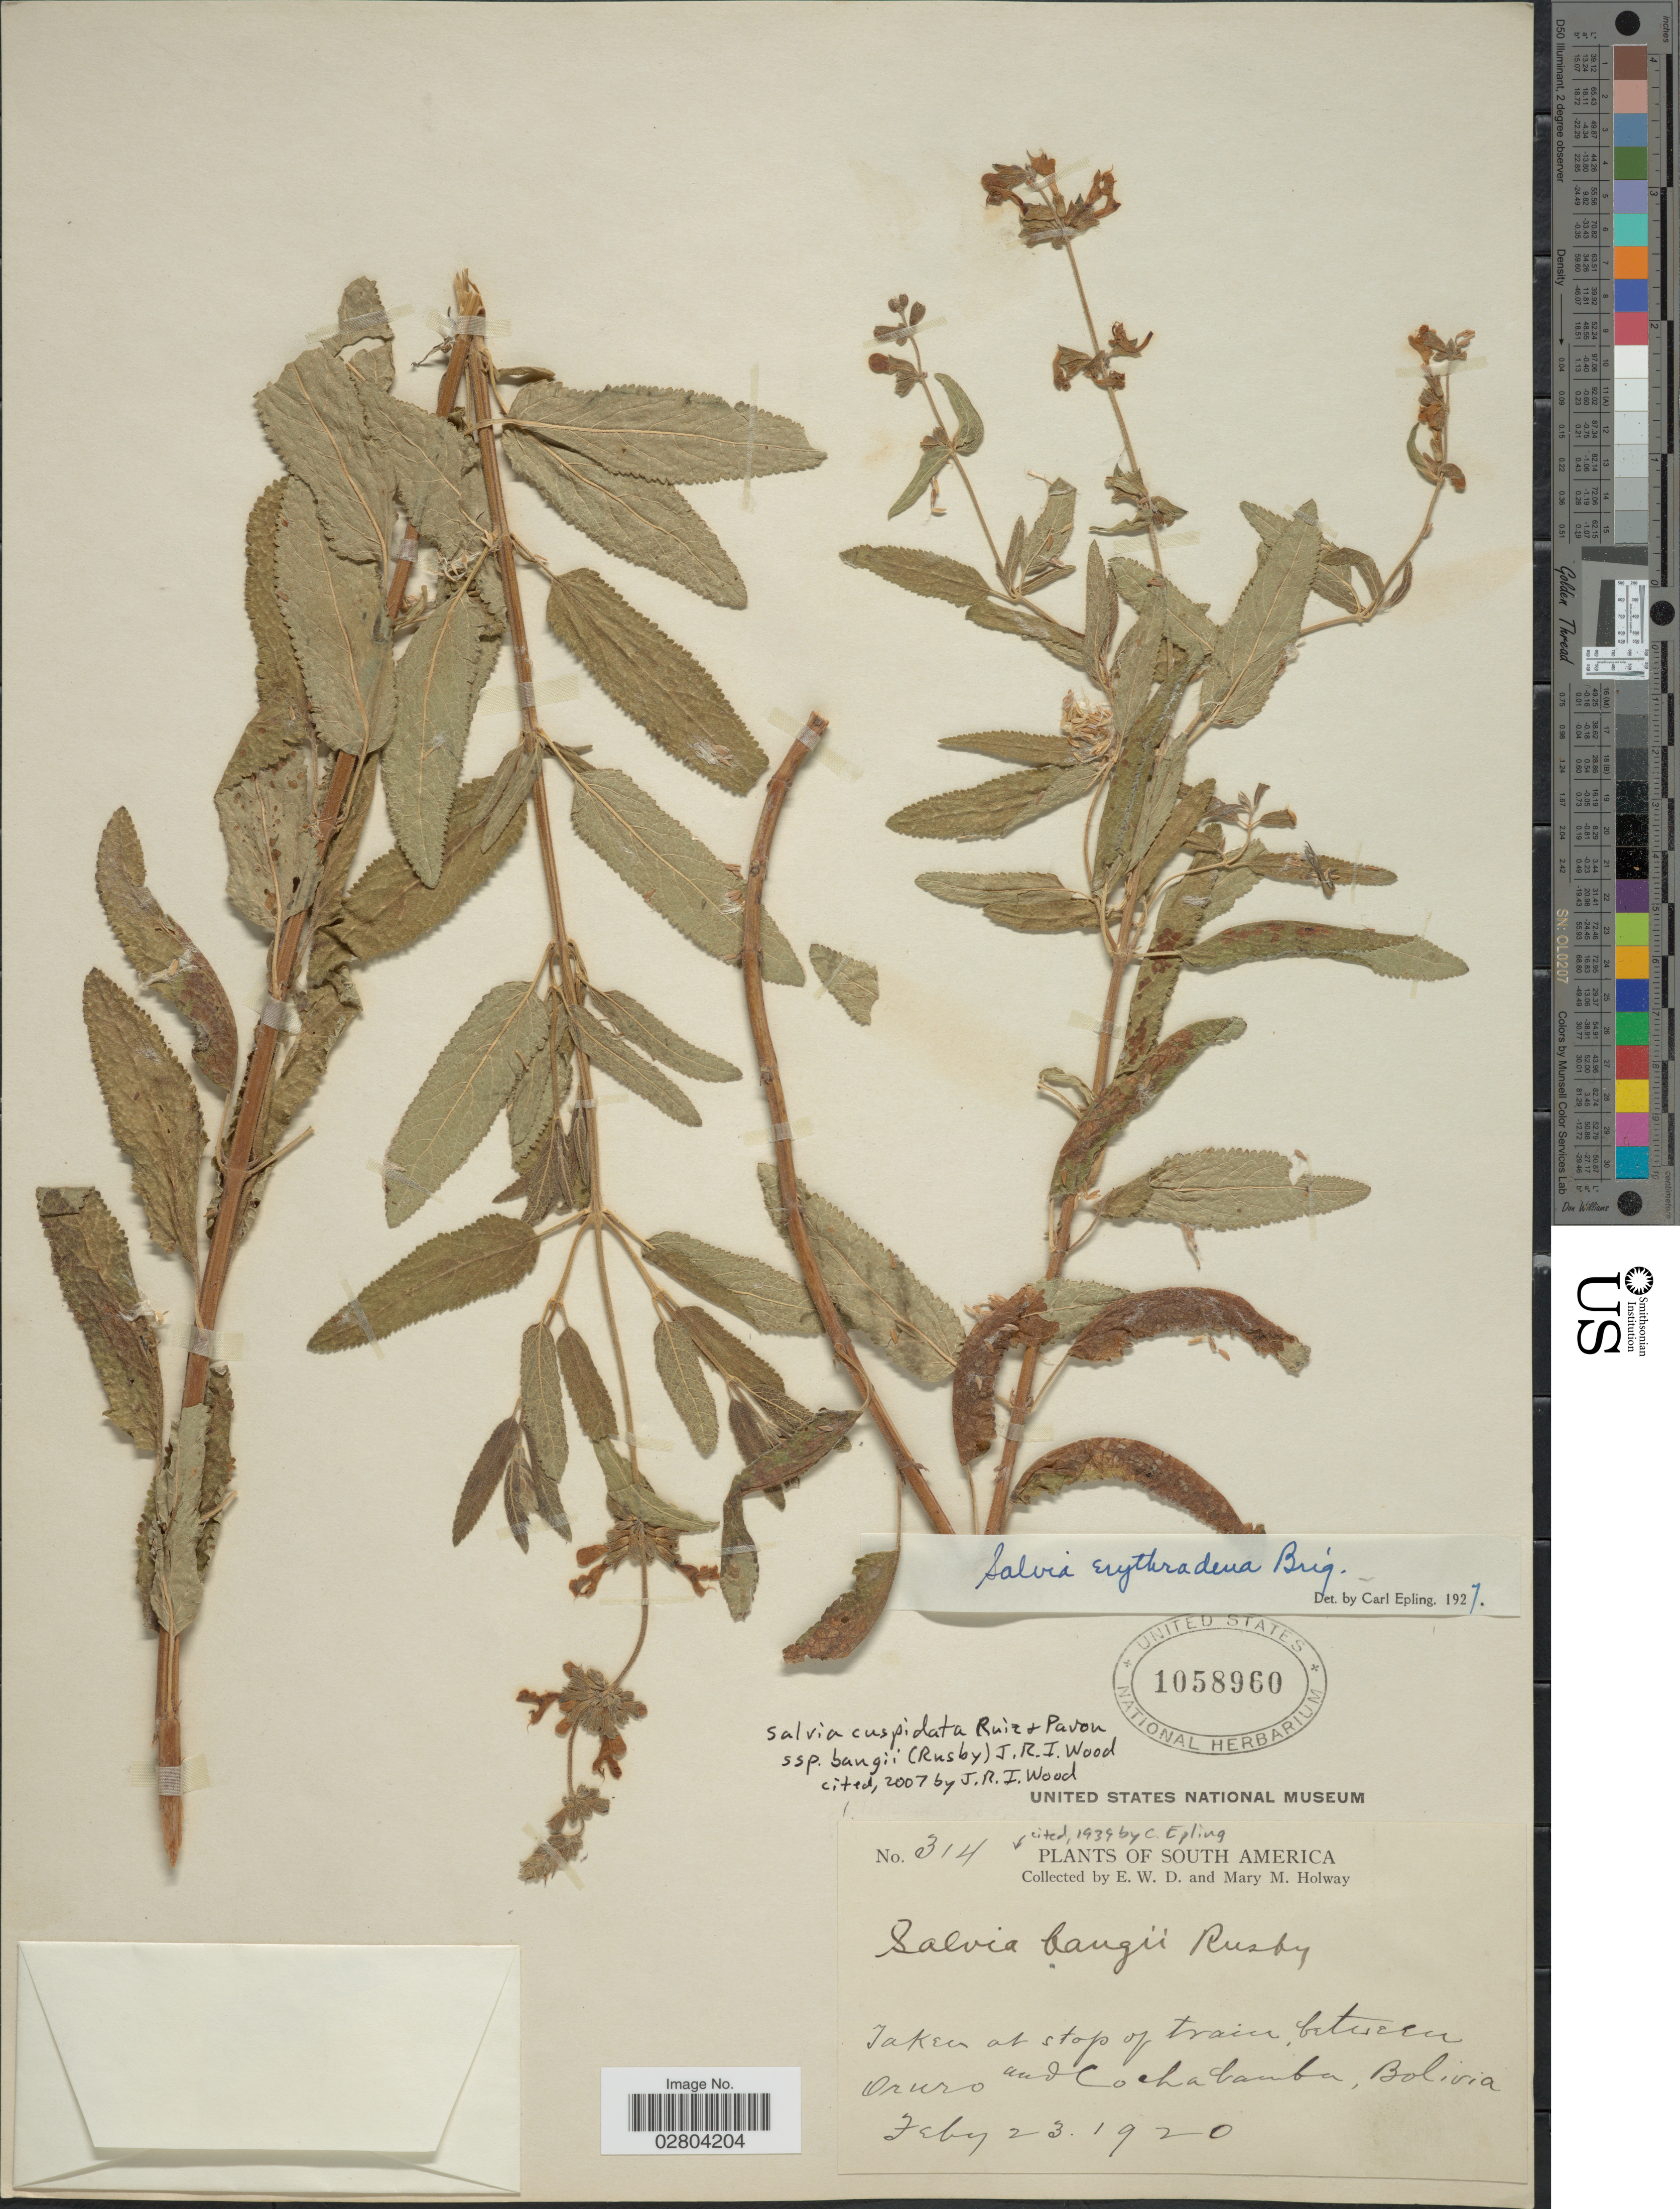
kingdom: Plantae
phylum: Tracheophyta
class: Magnoliopsida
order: Lamiales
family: Lamiaceae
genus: Salvia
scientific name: Salvia cuspidata subsp. bangii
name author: (Rusby) J.R.I. Wood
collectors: E. W. D. Holway & M. M. Holway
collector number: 314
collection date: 1920-02-23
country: Bolivia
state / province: Cochabamba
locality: Taken at stop of train between Oruro and Cochabamba.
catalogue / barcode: US 1058960